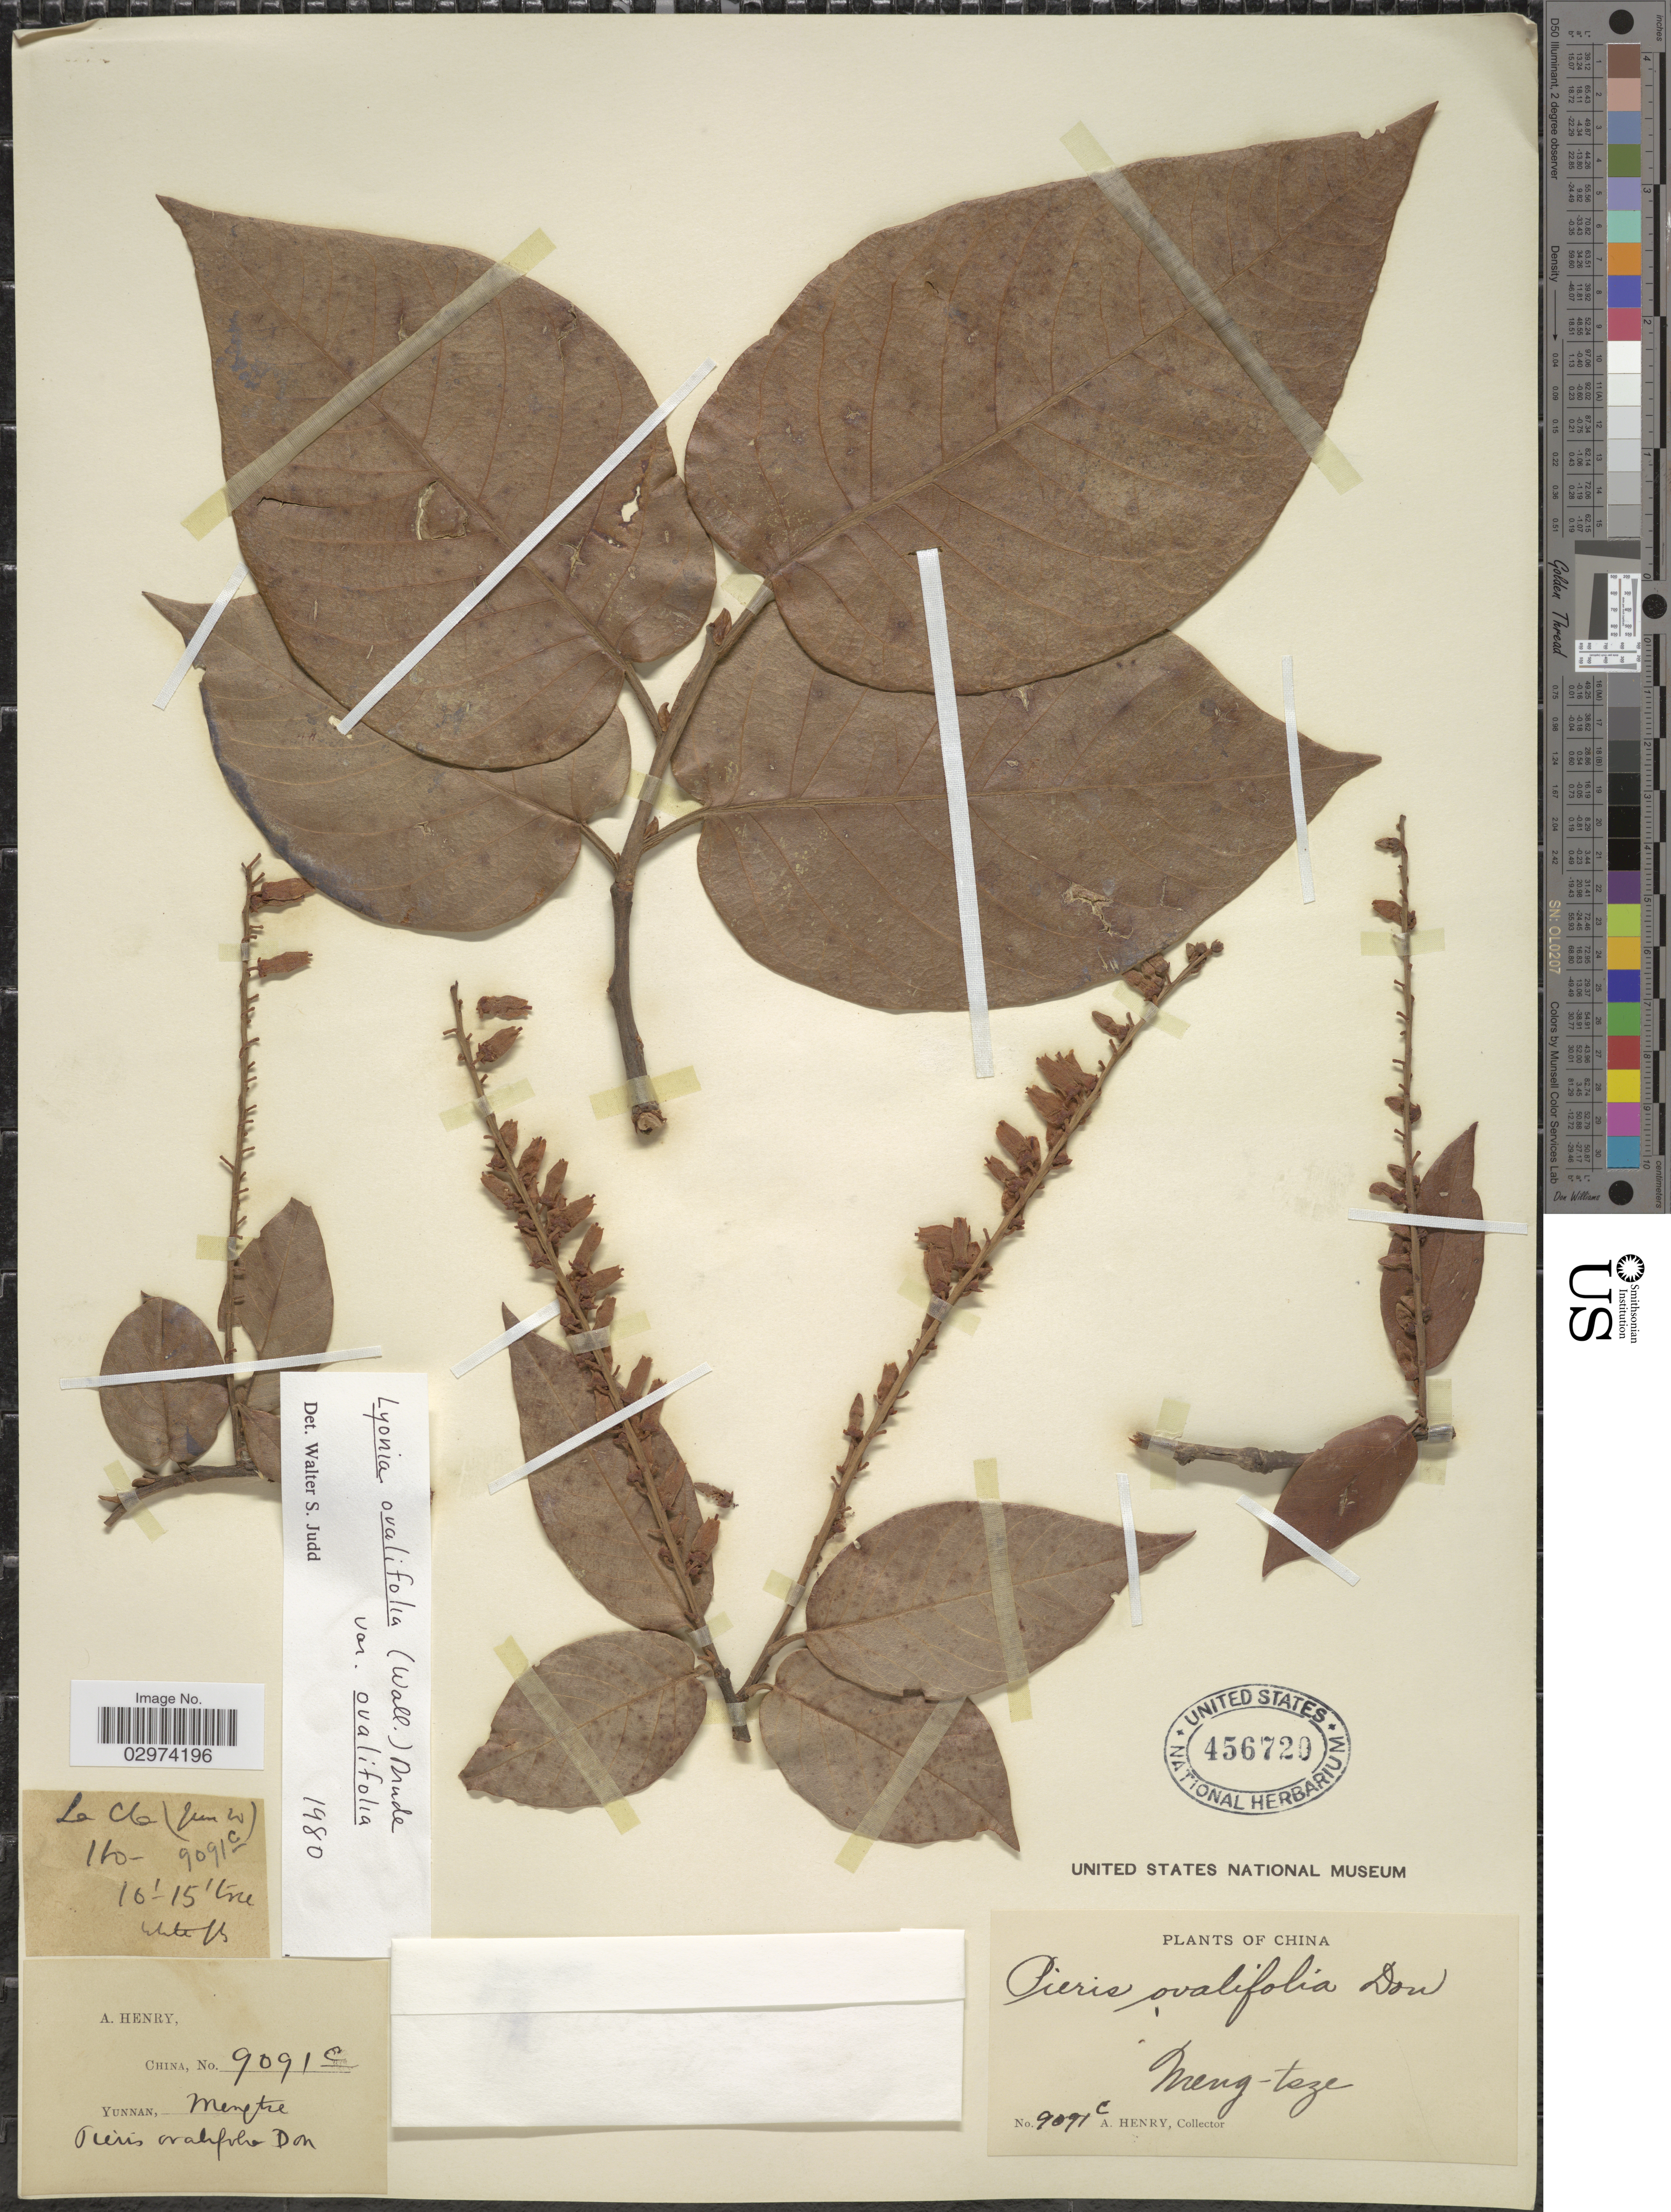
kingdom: Plantae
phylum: Tracheophyta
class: Magnoliopsida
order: Ericales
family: Ericaceae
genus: Lyonia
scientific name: Lyonia ovalifolia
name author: (Wall.) Drude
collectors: A. Henry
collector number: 9091 C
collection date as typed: Transcribed d/m/y: /6/20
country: China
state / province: Yunnan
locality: Mengtze. La Che. Ho.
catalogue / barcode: US 456720